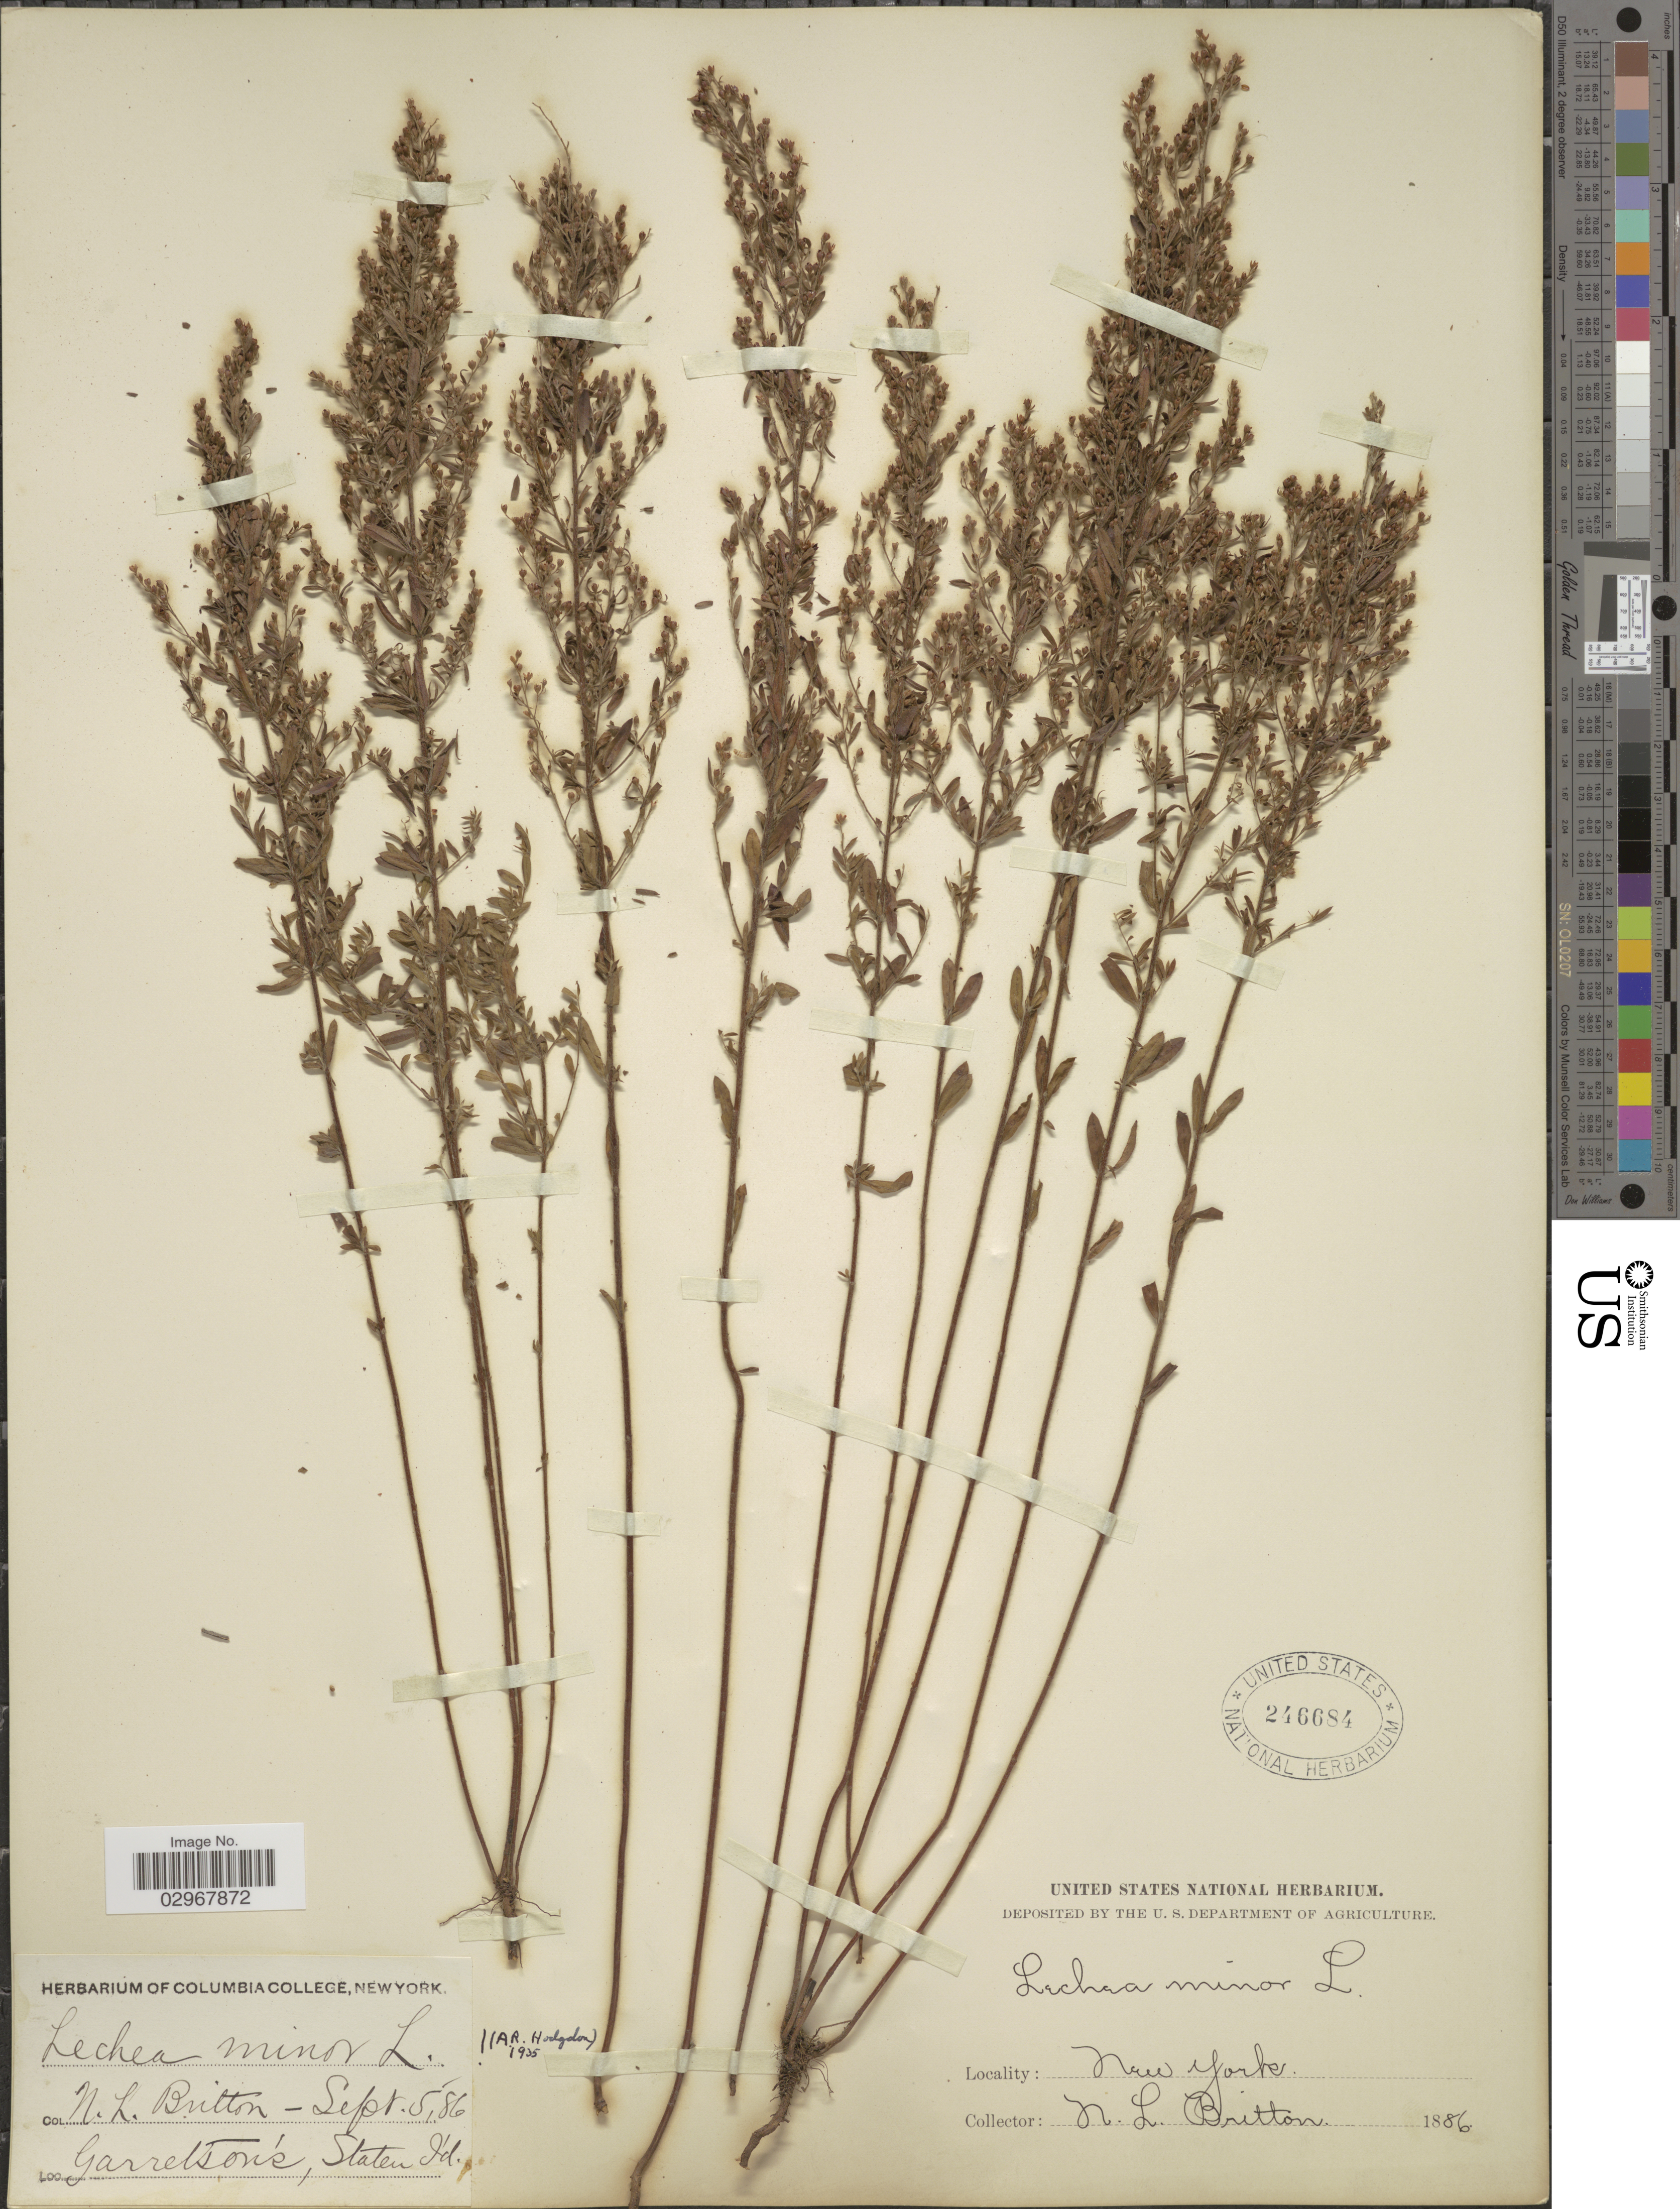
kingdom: Plantae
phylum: Tracheophyta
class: Magnoliopsida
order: Malvales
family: Cistaceae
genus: Lechea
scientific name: Lechea minor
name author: L.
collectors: N. Britton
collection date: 1886-09-05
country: United States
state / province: New York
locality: Garretson's, Staten I'd.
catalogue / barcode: US 246684